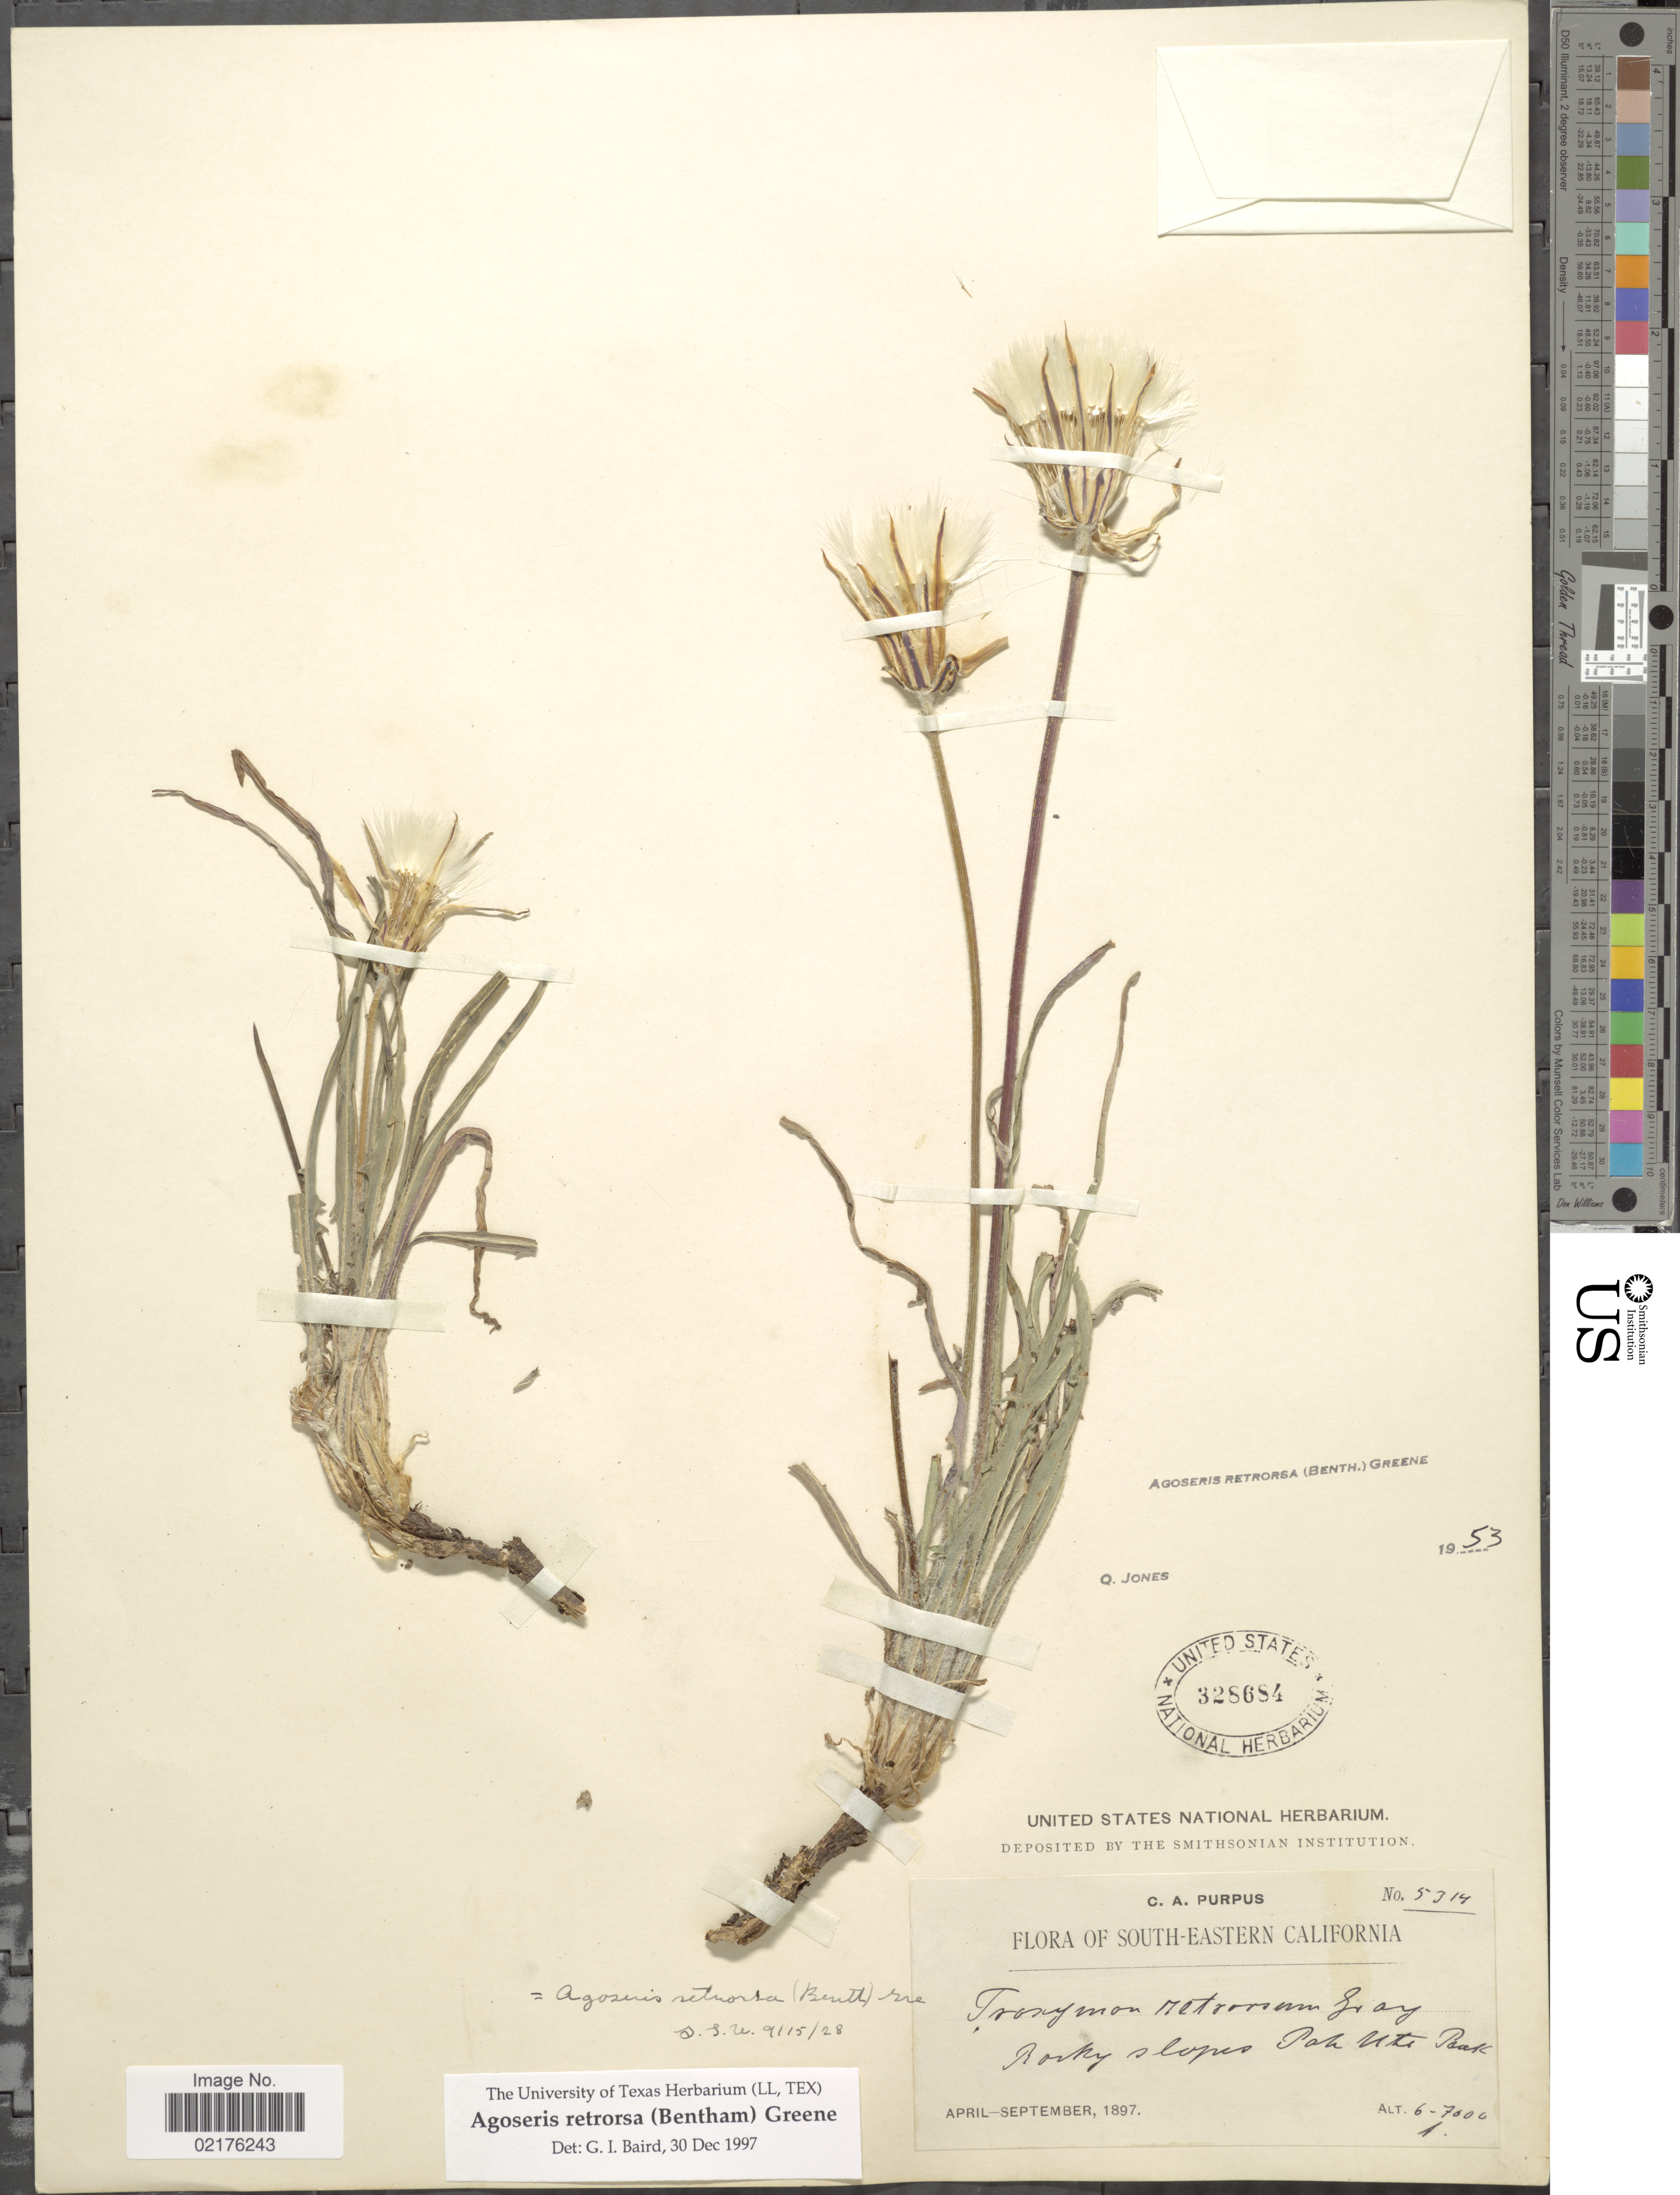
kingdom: Plantae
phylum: Tracheophyta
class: Magnoliopsida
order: Asterales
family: Asteraceae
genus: Agoseris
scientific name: Agoseris retrorsa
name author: (Benth.) Greene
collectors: C. A. Purpus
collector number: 5314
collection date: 1897-04/1897-09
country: United States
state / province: California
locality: South-Eastern California, Rocky slopes Pak Mts Peak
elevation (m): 1829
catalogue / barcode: US 328684